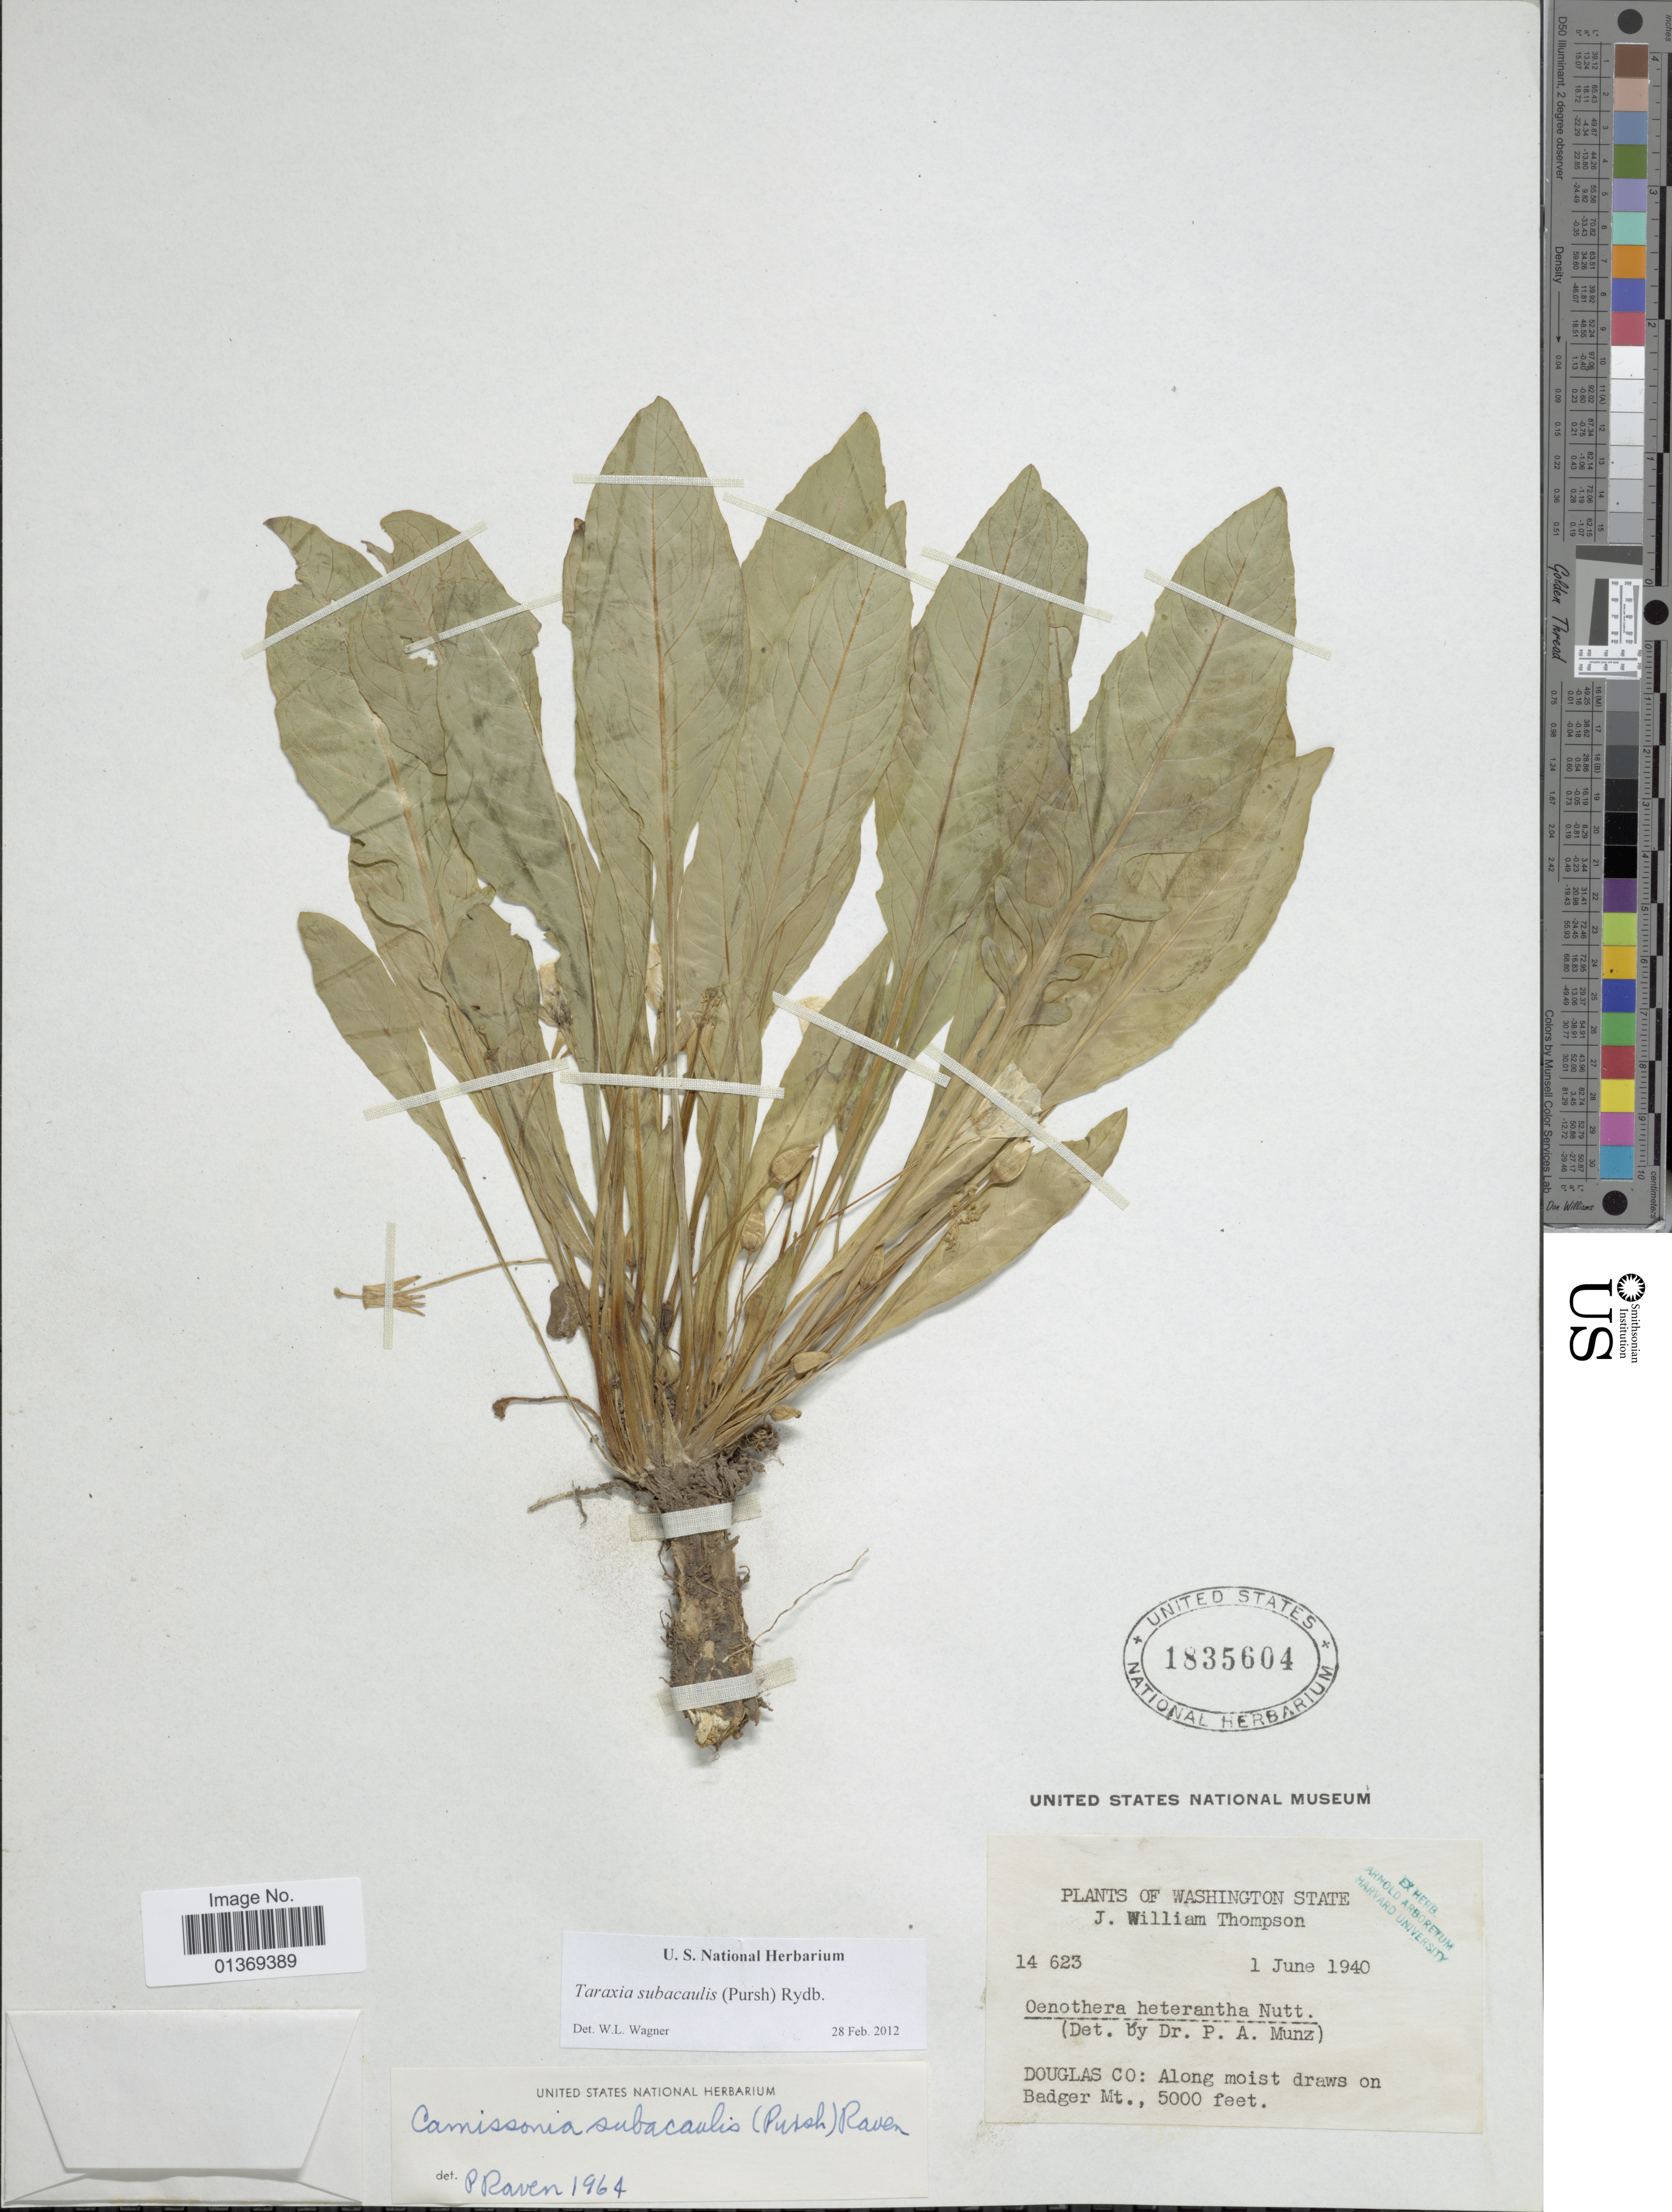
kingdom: Plantae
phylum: Tracheophyta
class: Magnoliopsida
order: Myrtales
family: Onagraceae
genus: Taraxia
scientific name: Taraxia subacaulis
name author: (Pursh) Rydb.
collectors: J. W. Thompson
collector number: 14623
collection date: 1940-06-01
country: United States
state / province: Washington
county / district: Douglas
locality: Douglas Co: Along moist draws on Badger Mt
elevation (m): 1524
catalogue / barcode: US 1835604